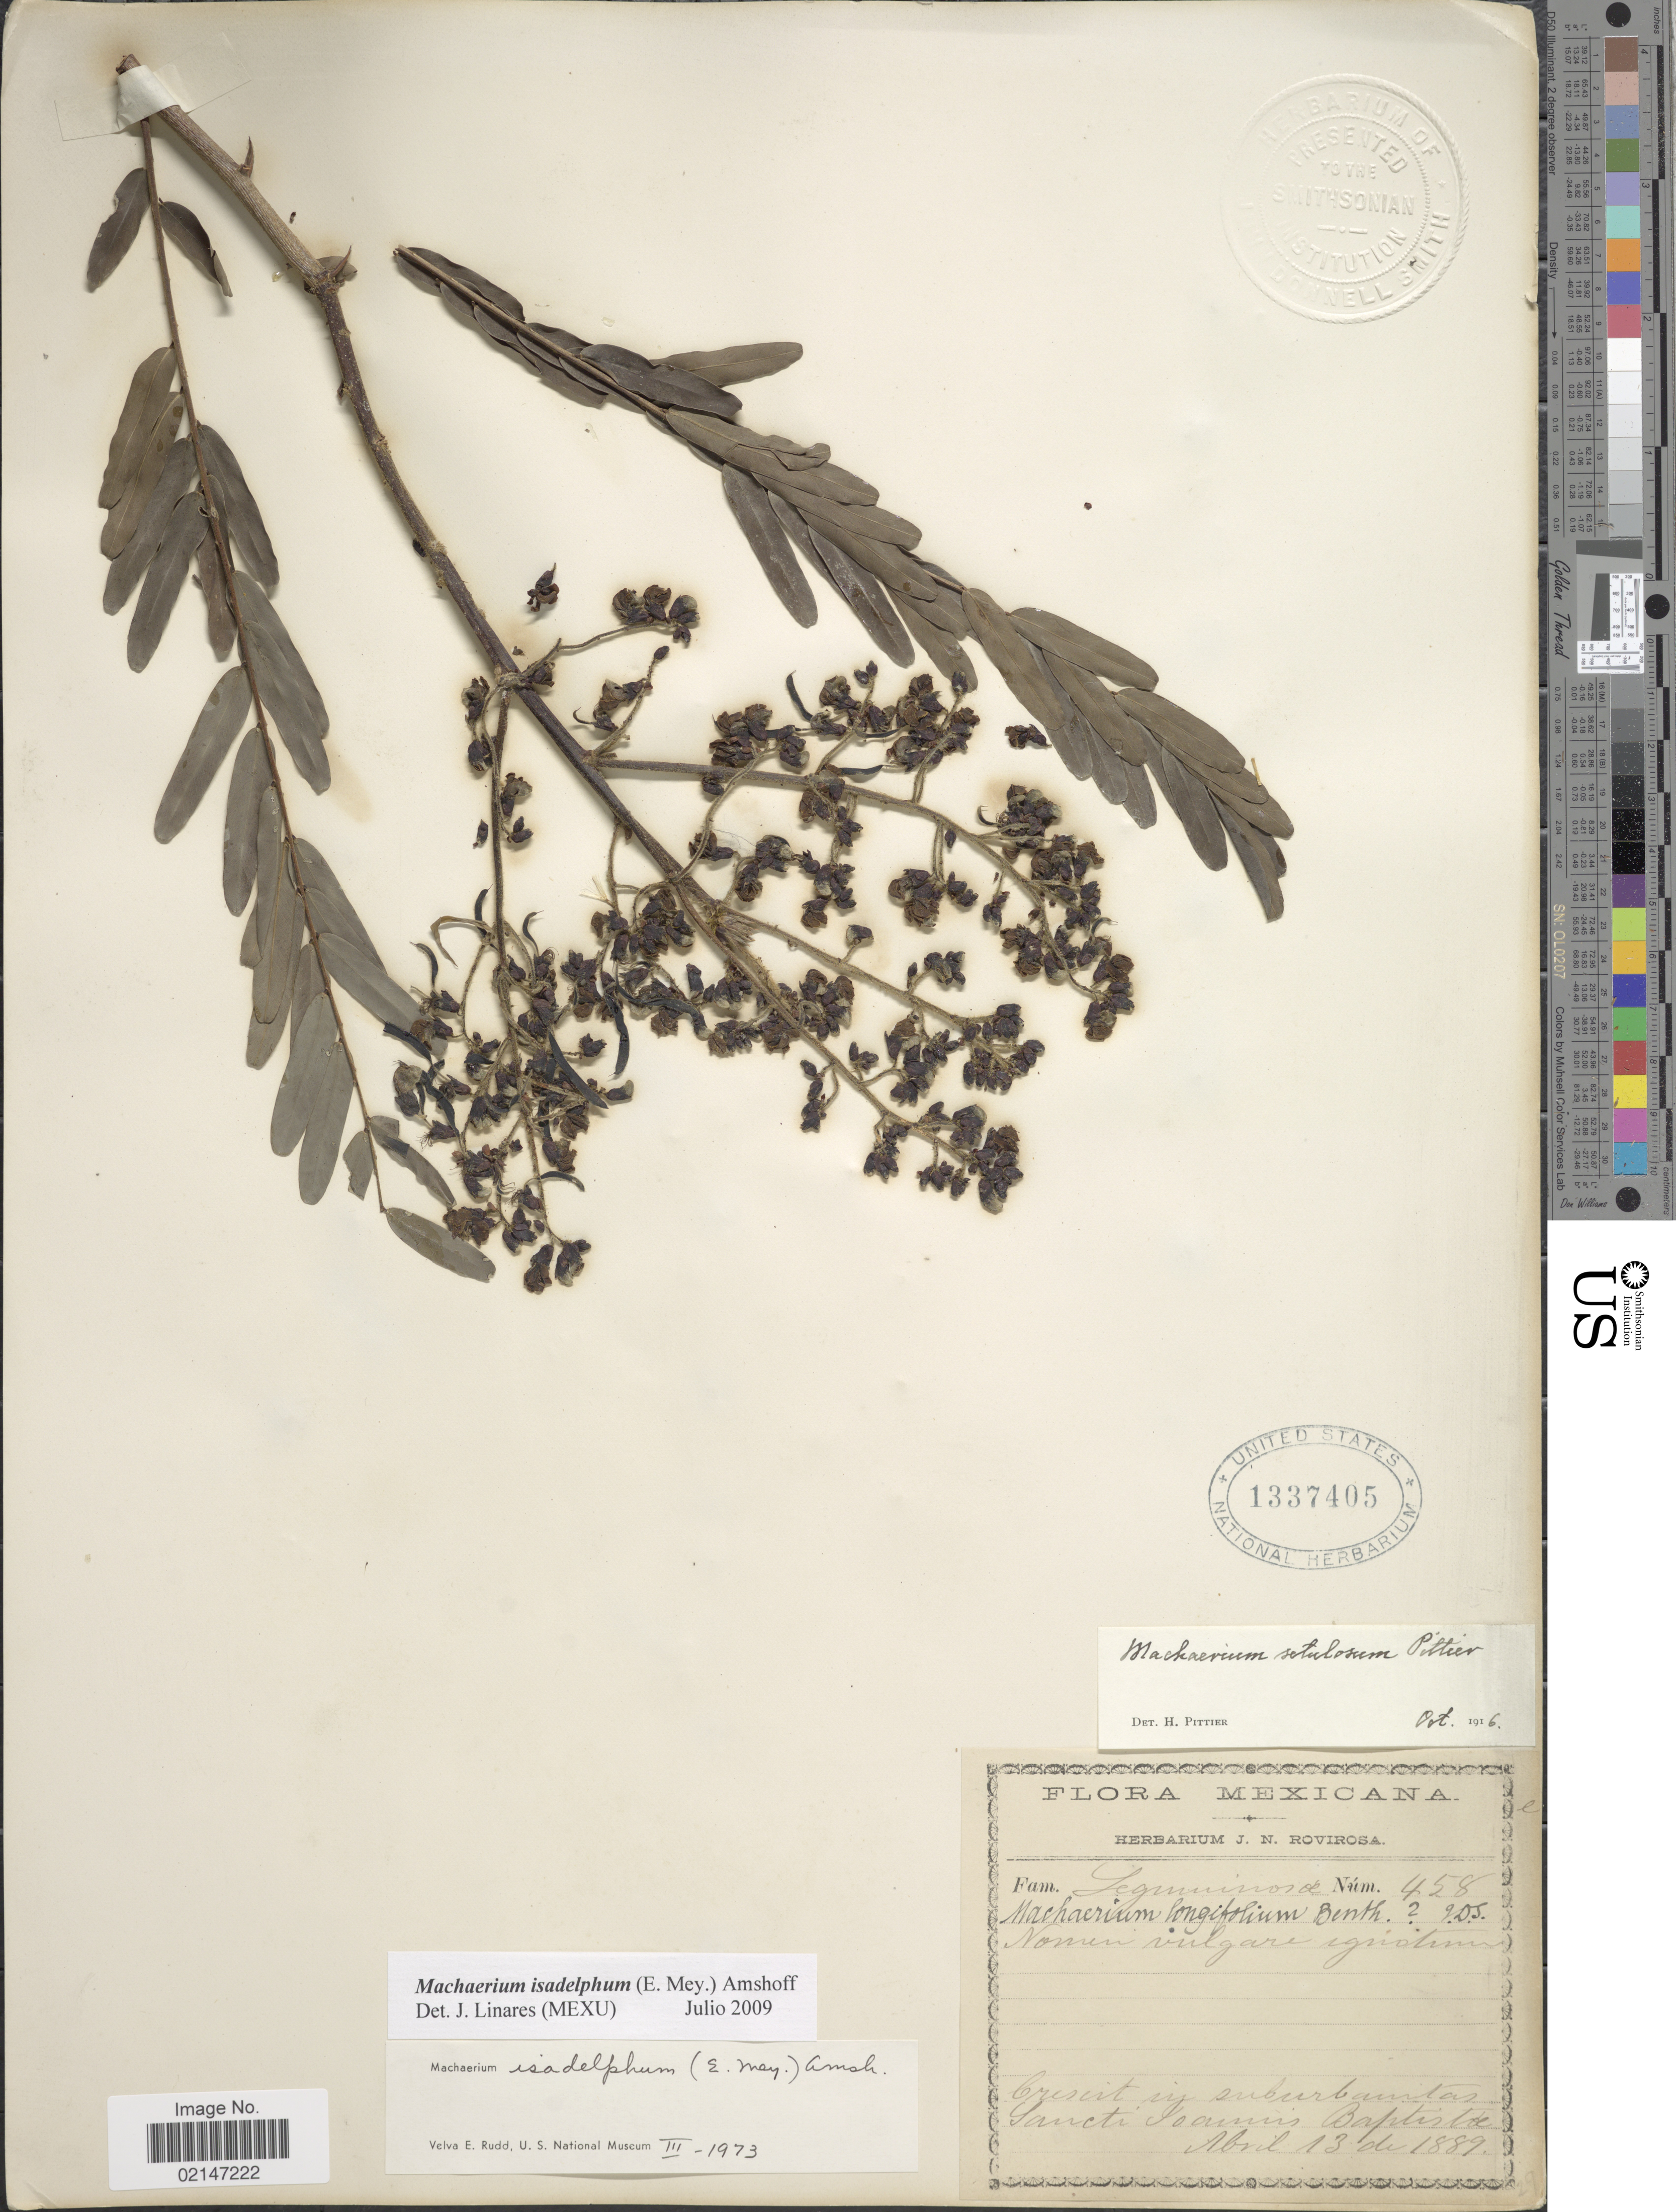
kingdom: Plantae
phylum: Tracheophyta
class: Magnoliopsida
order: Fabales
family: Fabaceae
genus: Machaerium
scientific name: Machaerium isadelphum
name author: (E. Mey.) Amshoff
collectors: ex herb. J.N. Rovirosa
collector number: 458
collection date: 1889-04-13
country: Mexico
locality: Crescit in suburbanitas Sancti Ioannis Baptistae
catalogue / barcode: US 1337405